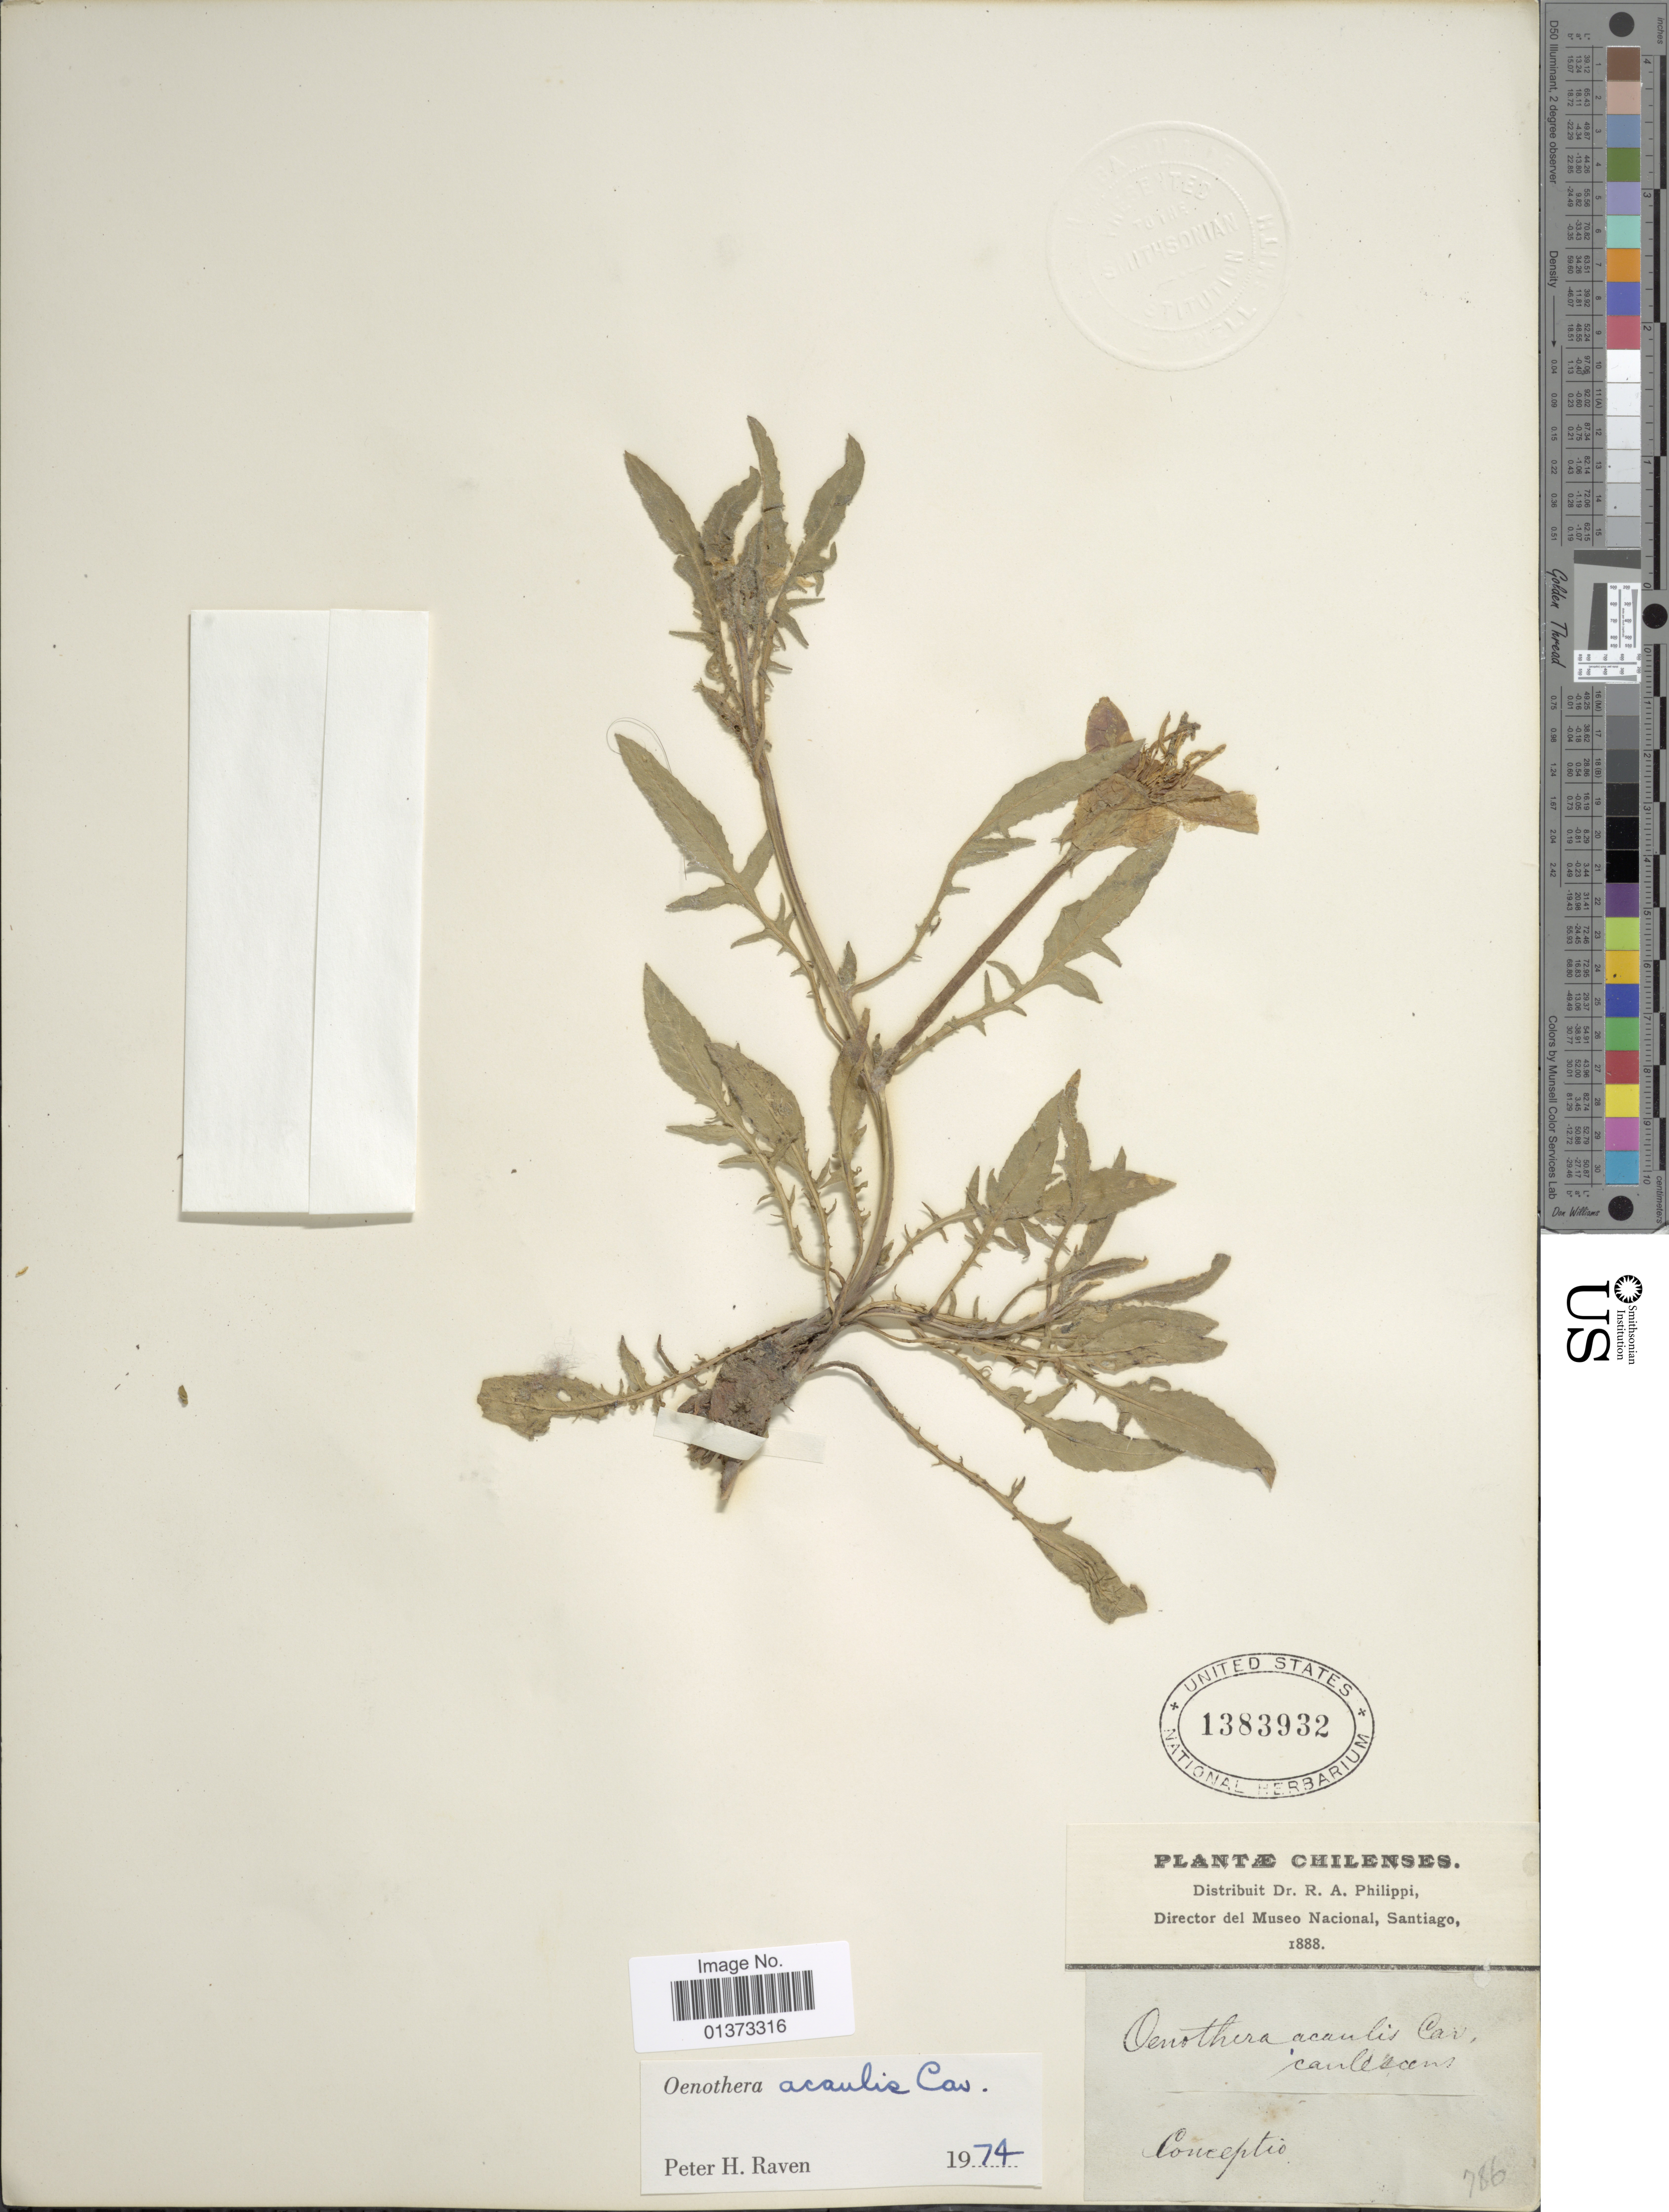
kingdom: Plantae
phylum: Tracheophyta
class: Magnoliopsida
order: Myrtales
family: Onagraceae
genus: Oenothera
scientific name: Oenothera acaulis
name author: Cav.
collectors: R. A. Philippi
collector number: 786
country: Chile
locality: Conceptio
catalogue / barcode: US 1383932